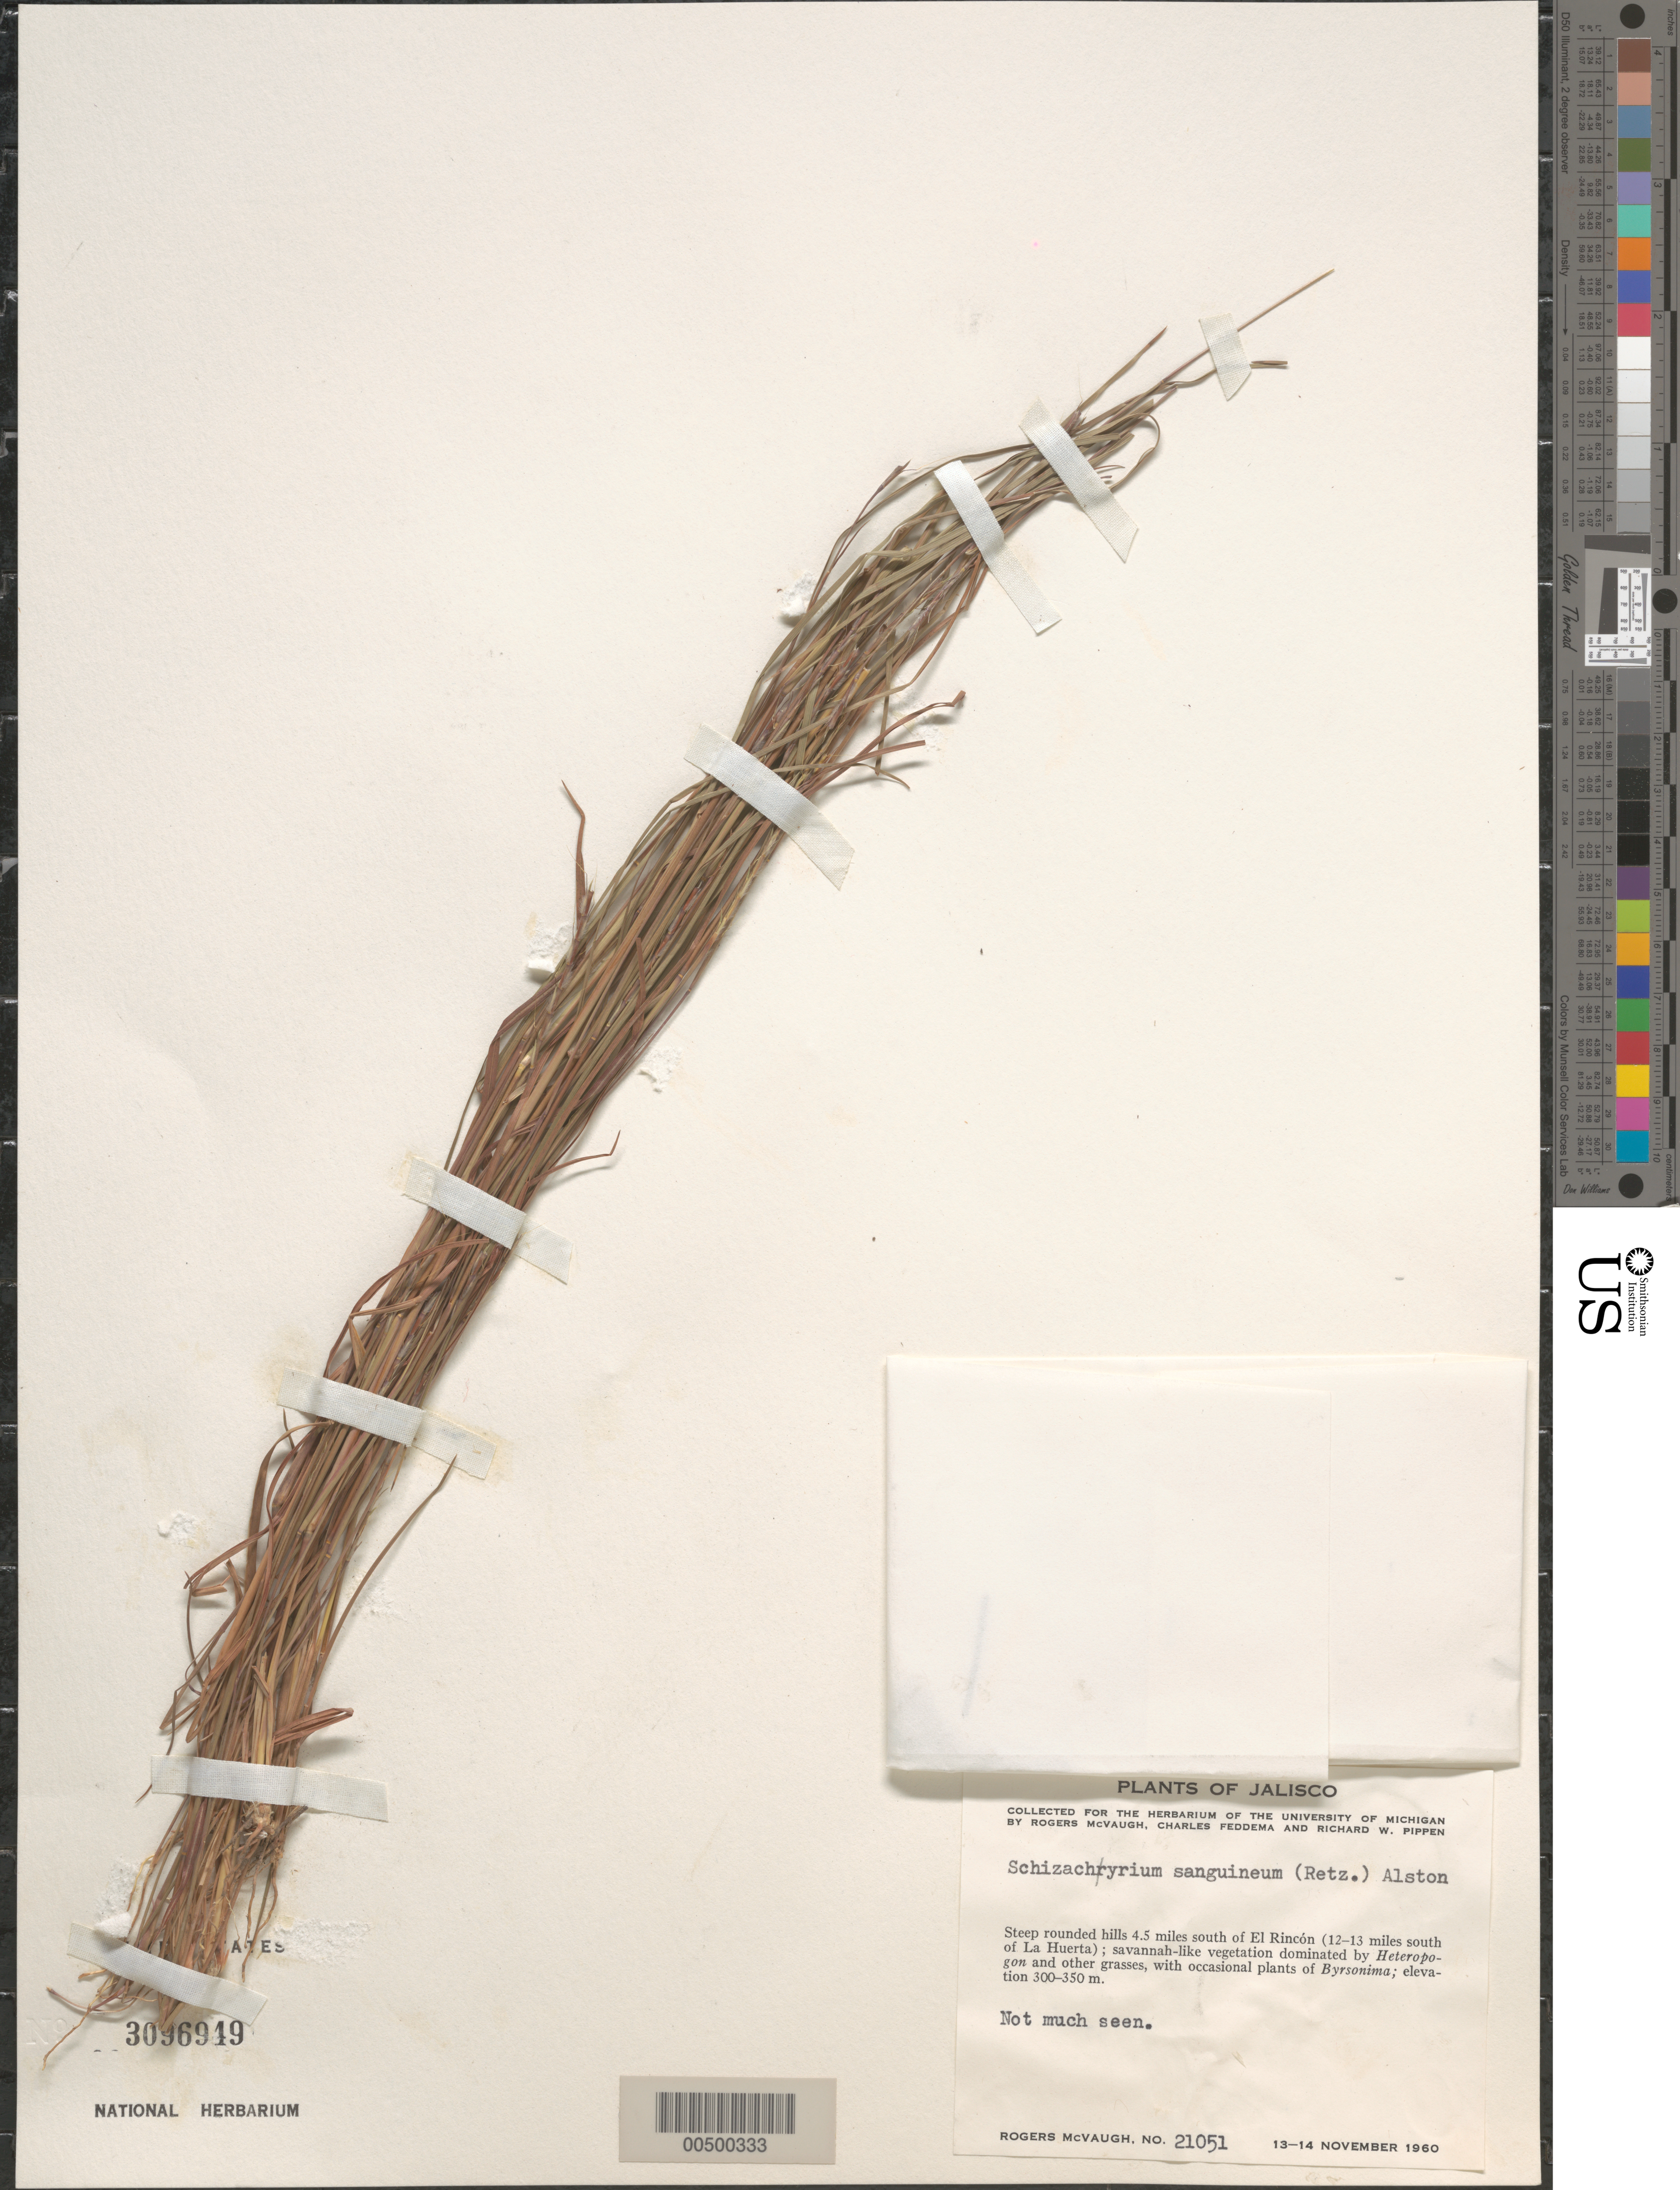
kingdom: Plantae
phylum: Tracheophyta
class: Liliopsida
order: Poales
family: Poaceae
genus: Schizachyrium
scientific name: Schizachyrium sanguineum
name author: (Retz.) Alston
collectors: R. McVaugh, C. Feddema & R. W. Pippen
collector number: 21051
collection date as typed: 13 Nov 1960 to 14 Nov 1960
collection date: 1960-11-13/1960-11-14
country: Mexico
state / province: Jalisco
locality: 4.5 mi S of El Rincón (12-13 mi S of La Huerta)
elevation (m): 300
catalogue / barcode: US 3096949